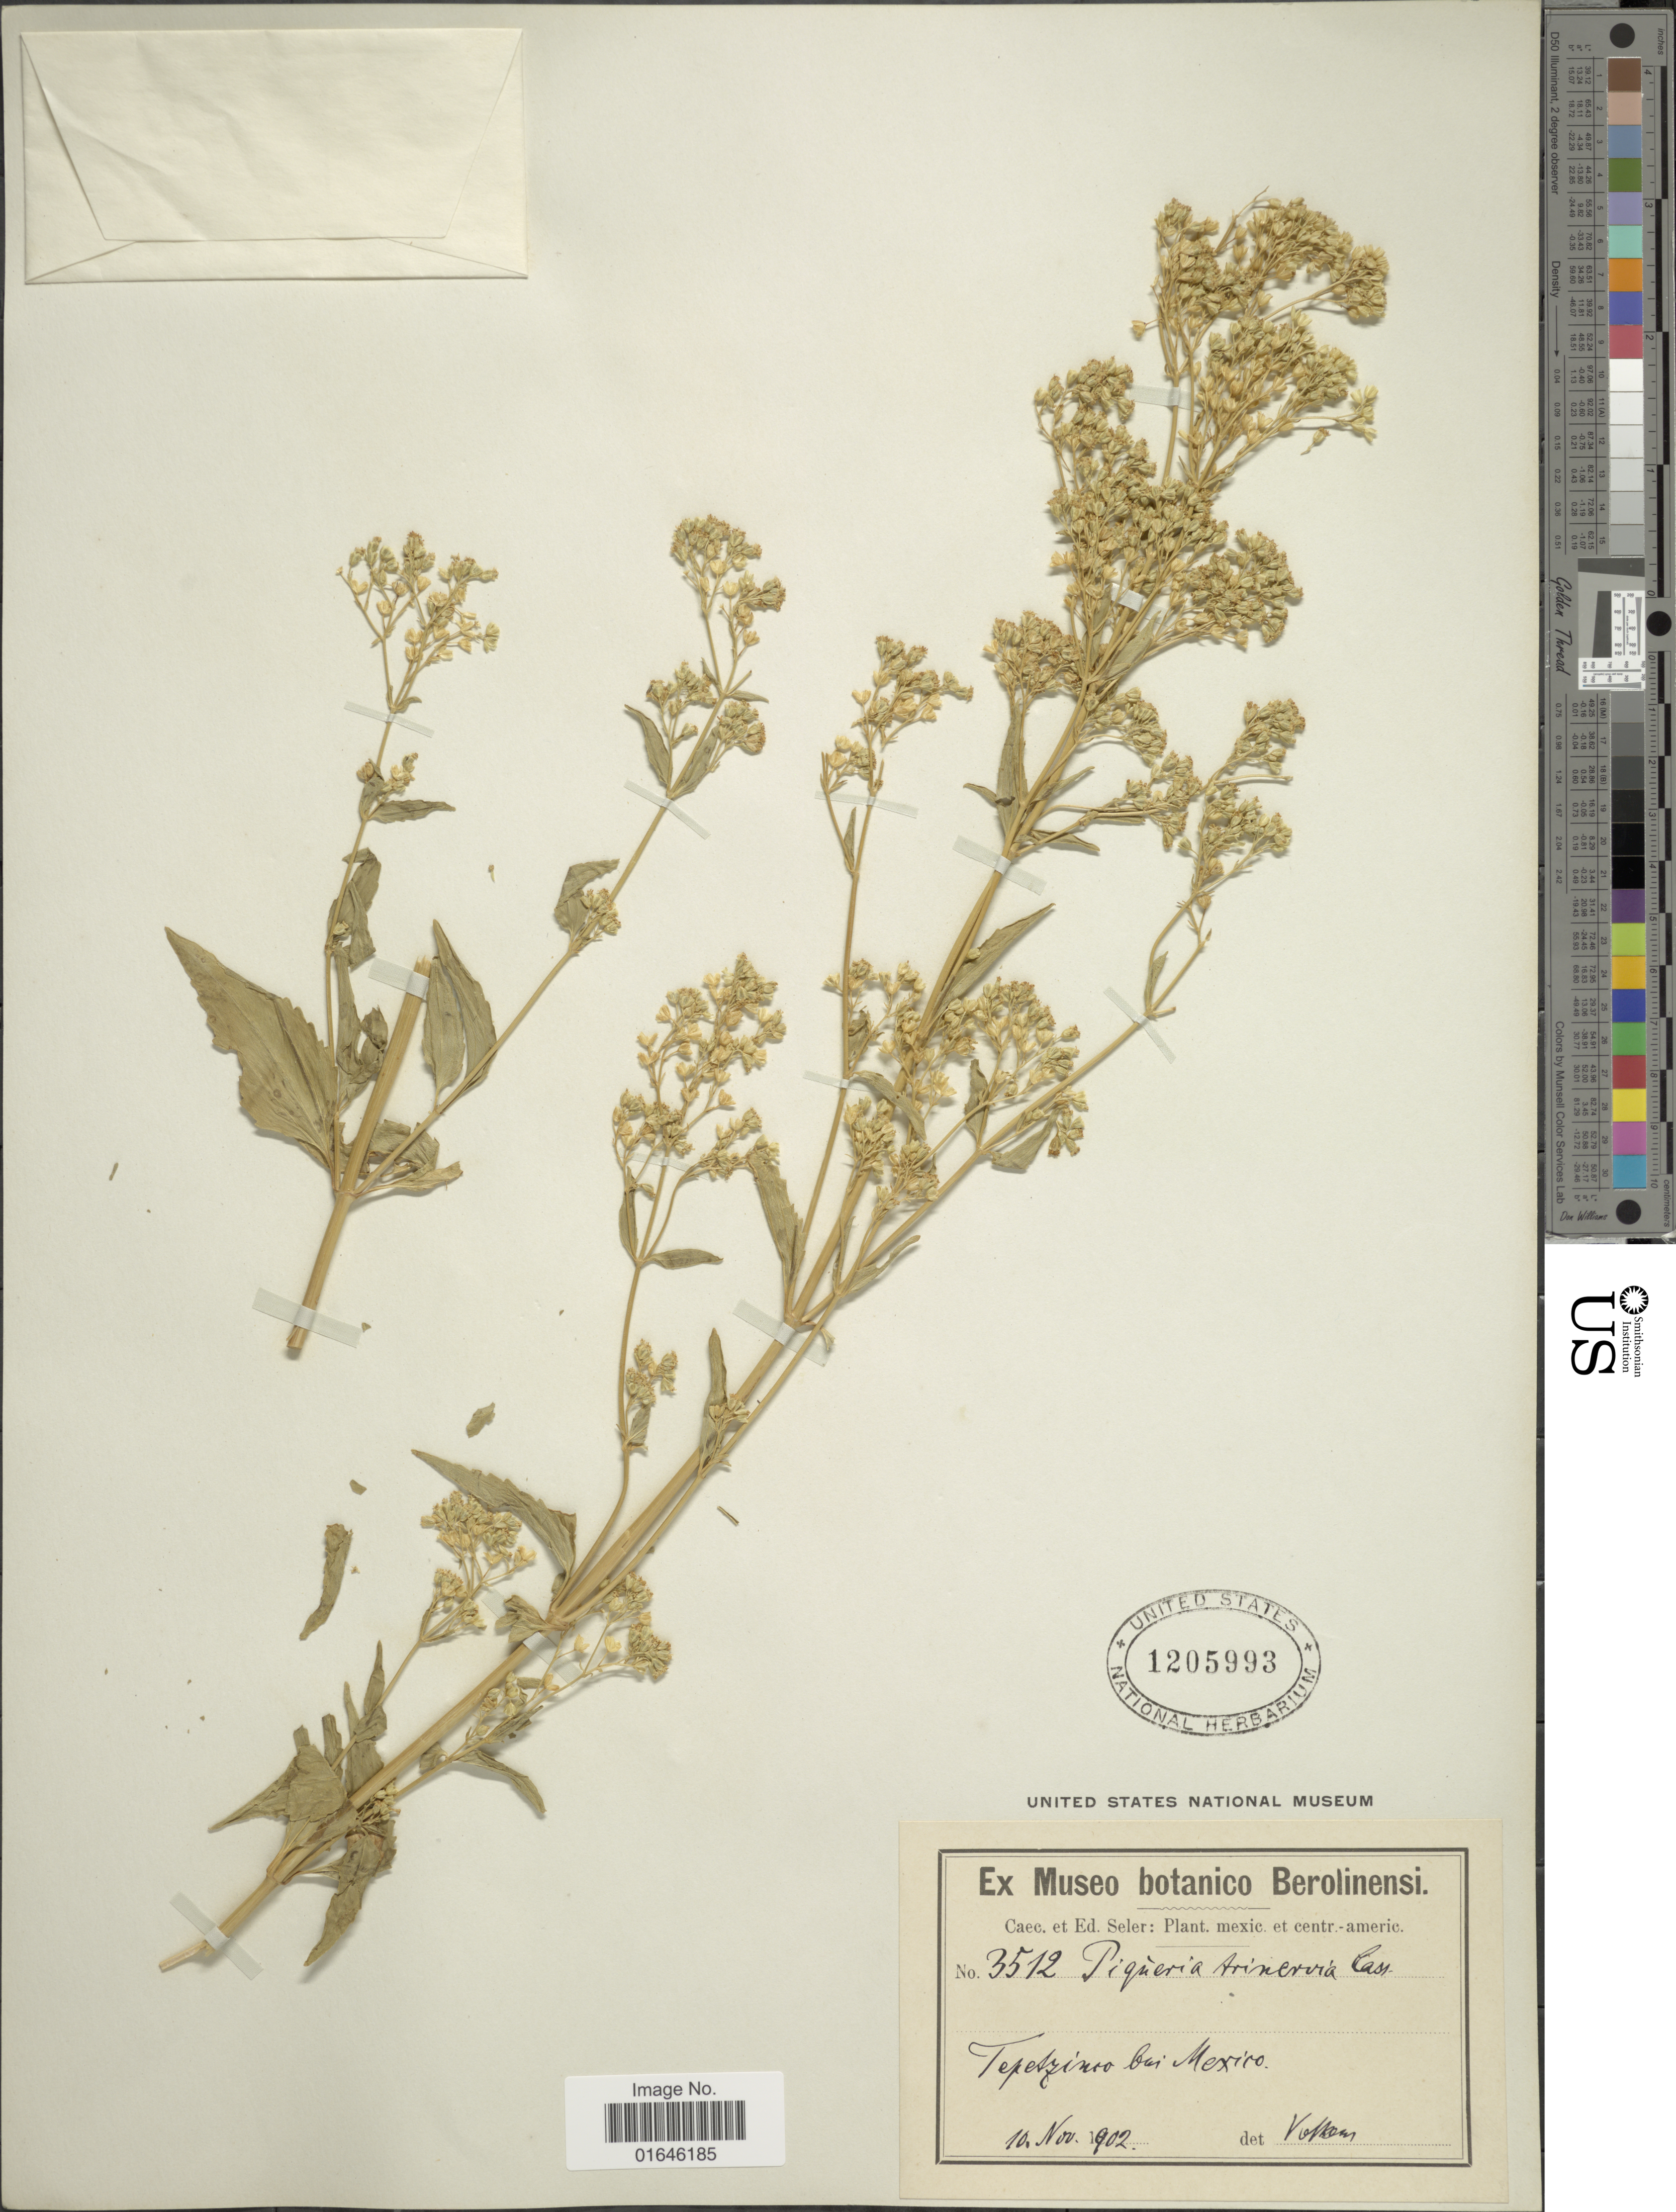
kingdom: Plantae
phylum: Tracheophyta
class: Magnoliopsida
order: Asterales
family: Asteraceae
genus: Piqueria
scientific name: Piqueria trinervia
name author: Cav.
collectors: C. Seler & E. Seler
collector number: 3512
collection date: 1902-11-10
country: Mexico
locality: Tepezinco bei Mexico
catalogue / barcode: US 1205993